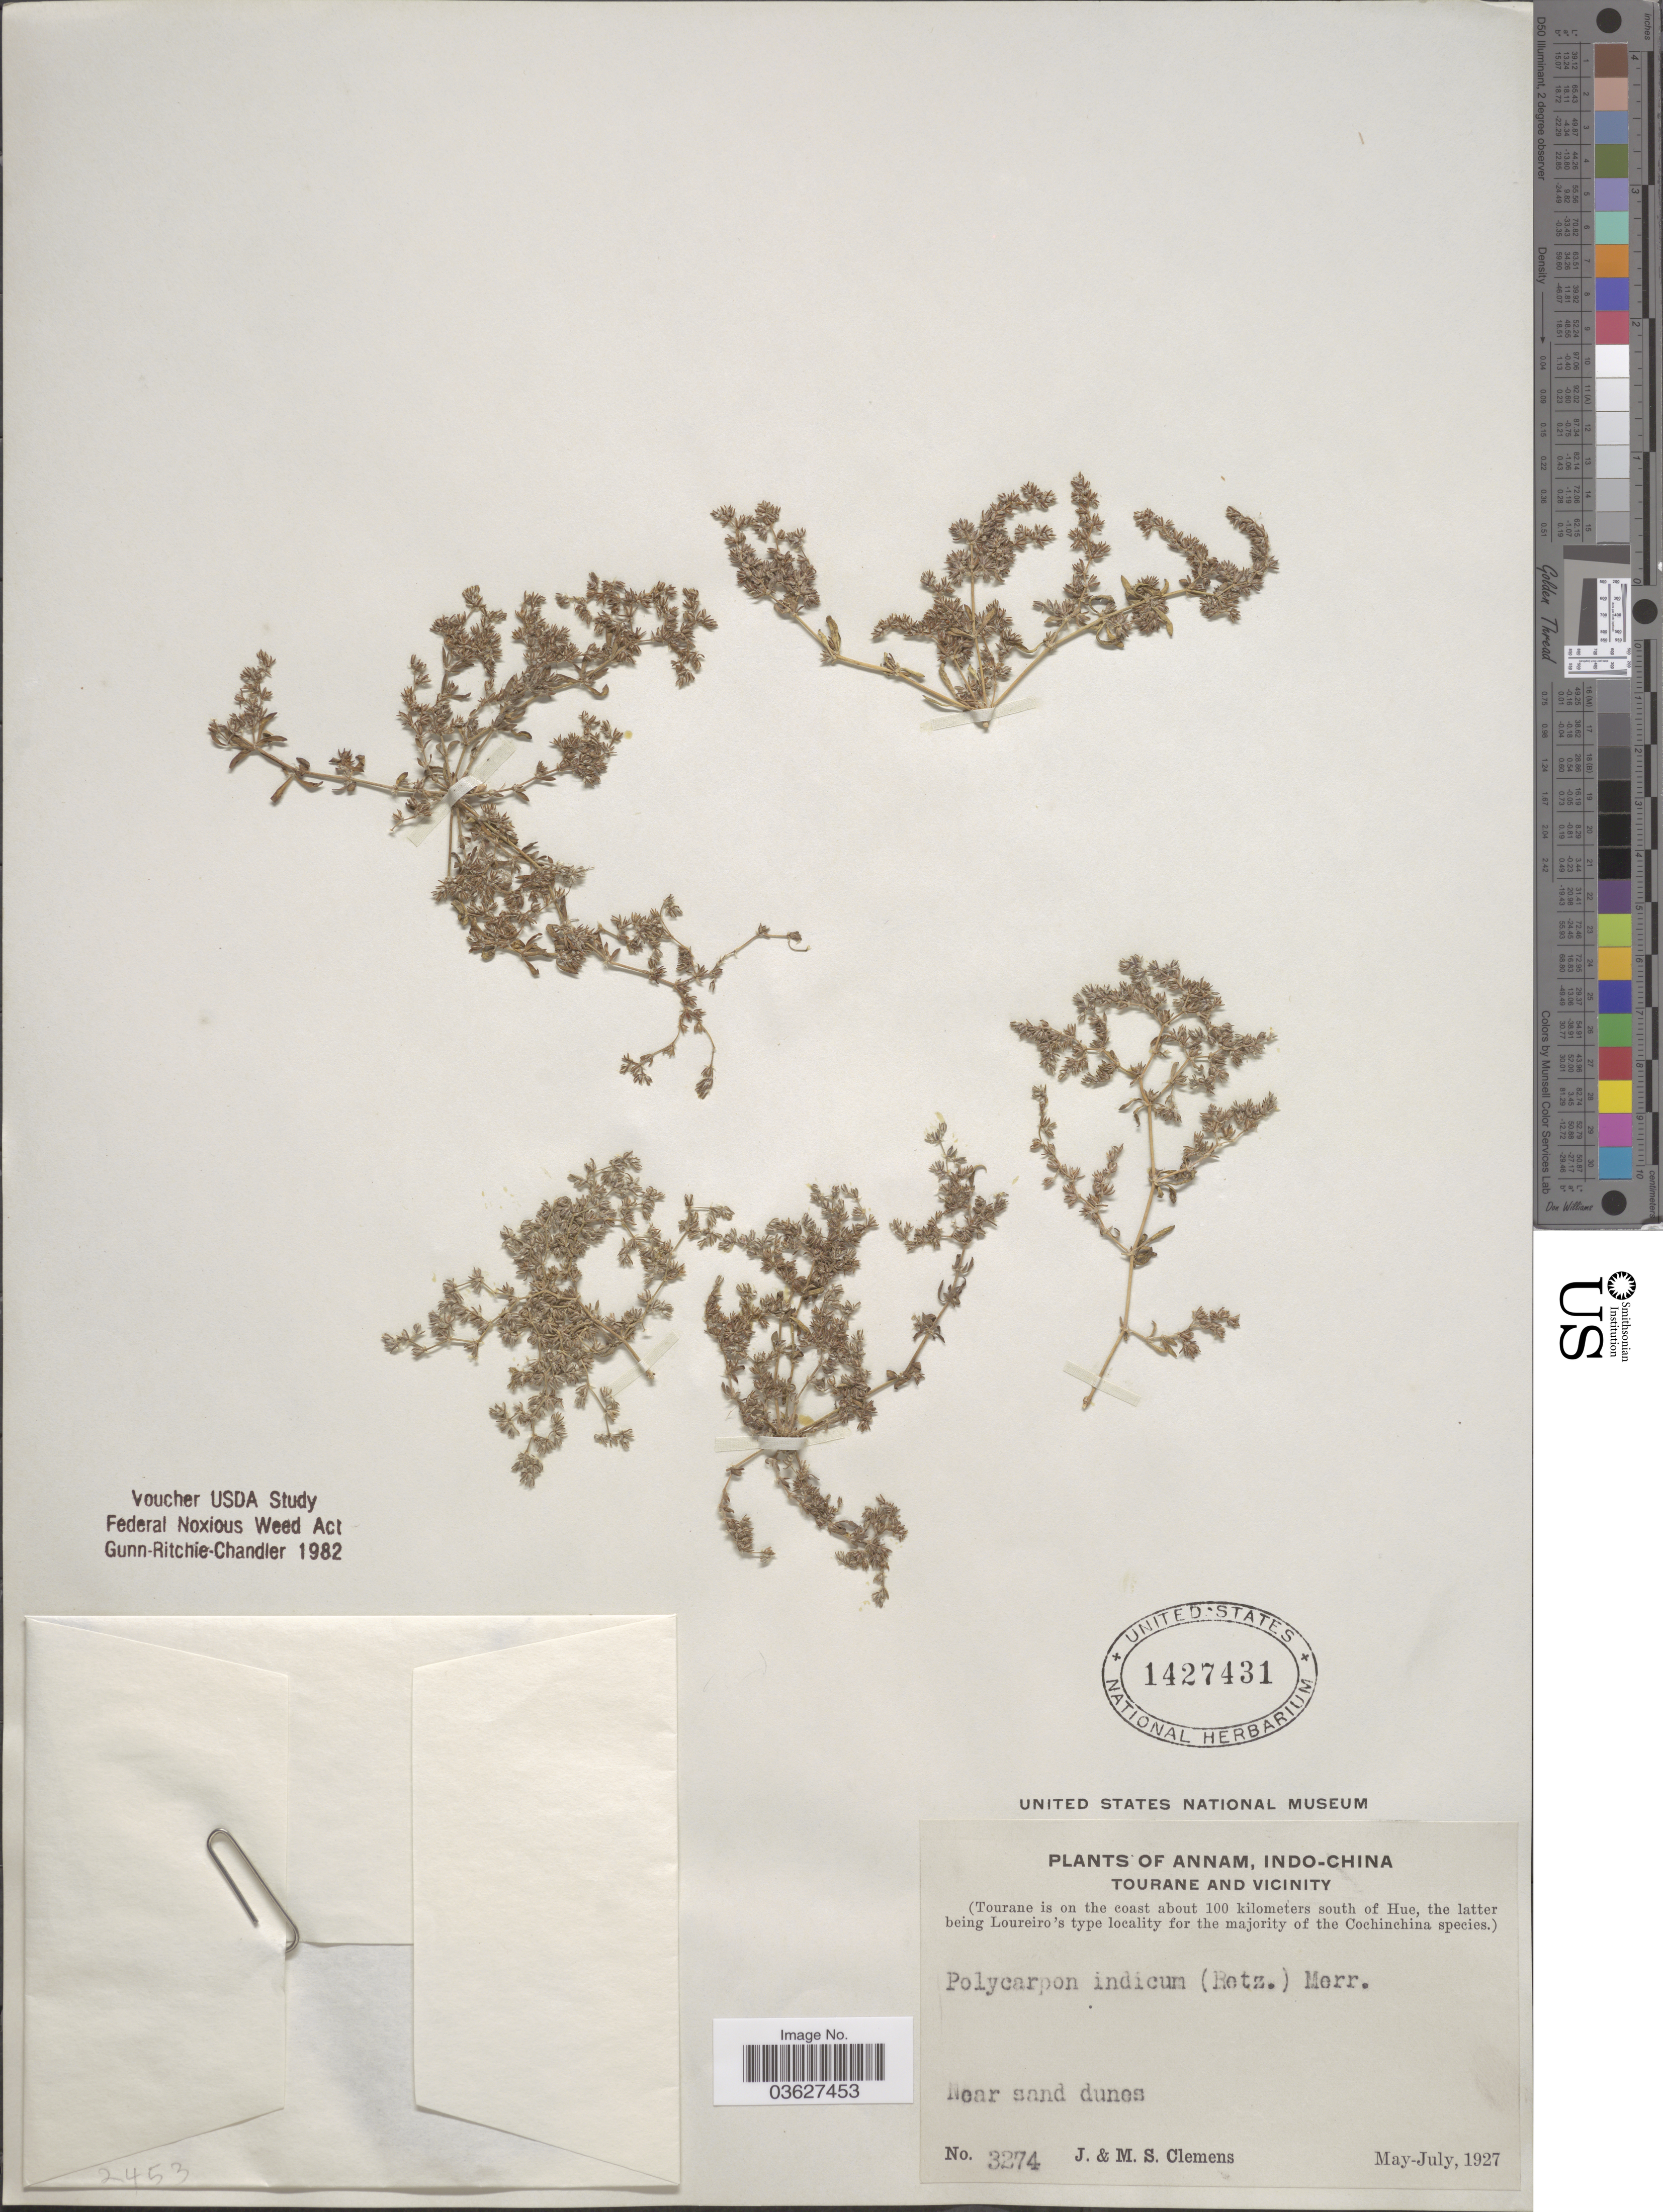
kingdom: Plantae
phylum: Tracheophyta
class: Magnoliopsida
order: Caryophyllales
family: Caryophyllaceae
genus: Polycarpon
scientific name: Polycarpon indicum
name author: (Retz.) Merr.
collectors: J. Clemens & M. S. Clemens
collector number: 3274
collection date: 1927-05/1927-07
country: Vietnam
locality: Annam, Indo-China. Tourane and Vicinity. (Tourane is on the coast about 100 kilometers south of Hue).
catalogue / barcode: US 1427431